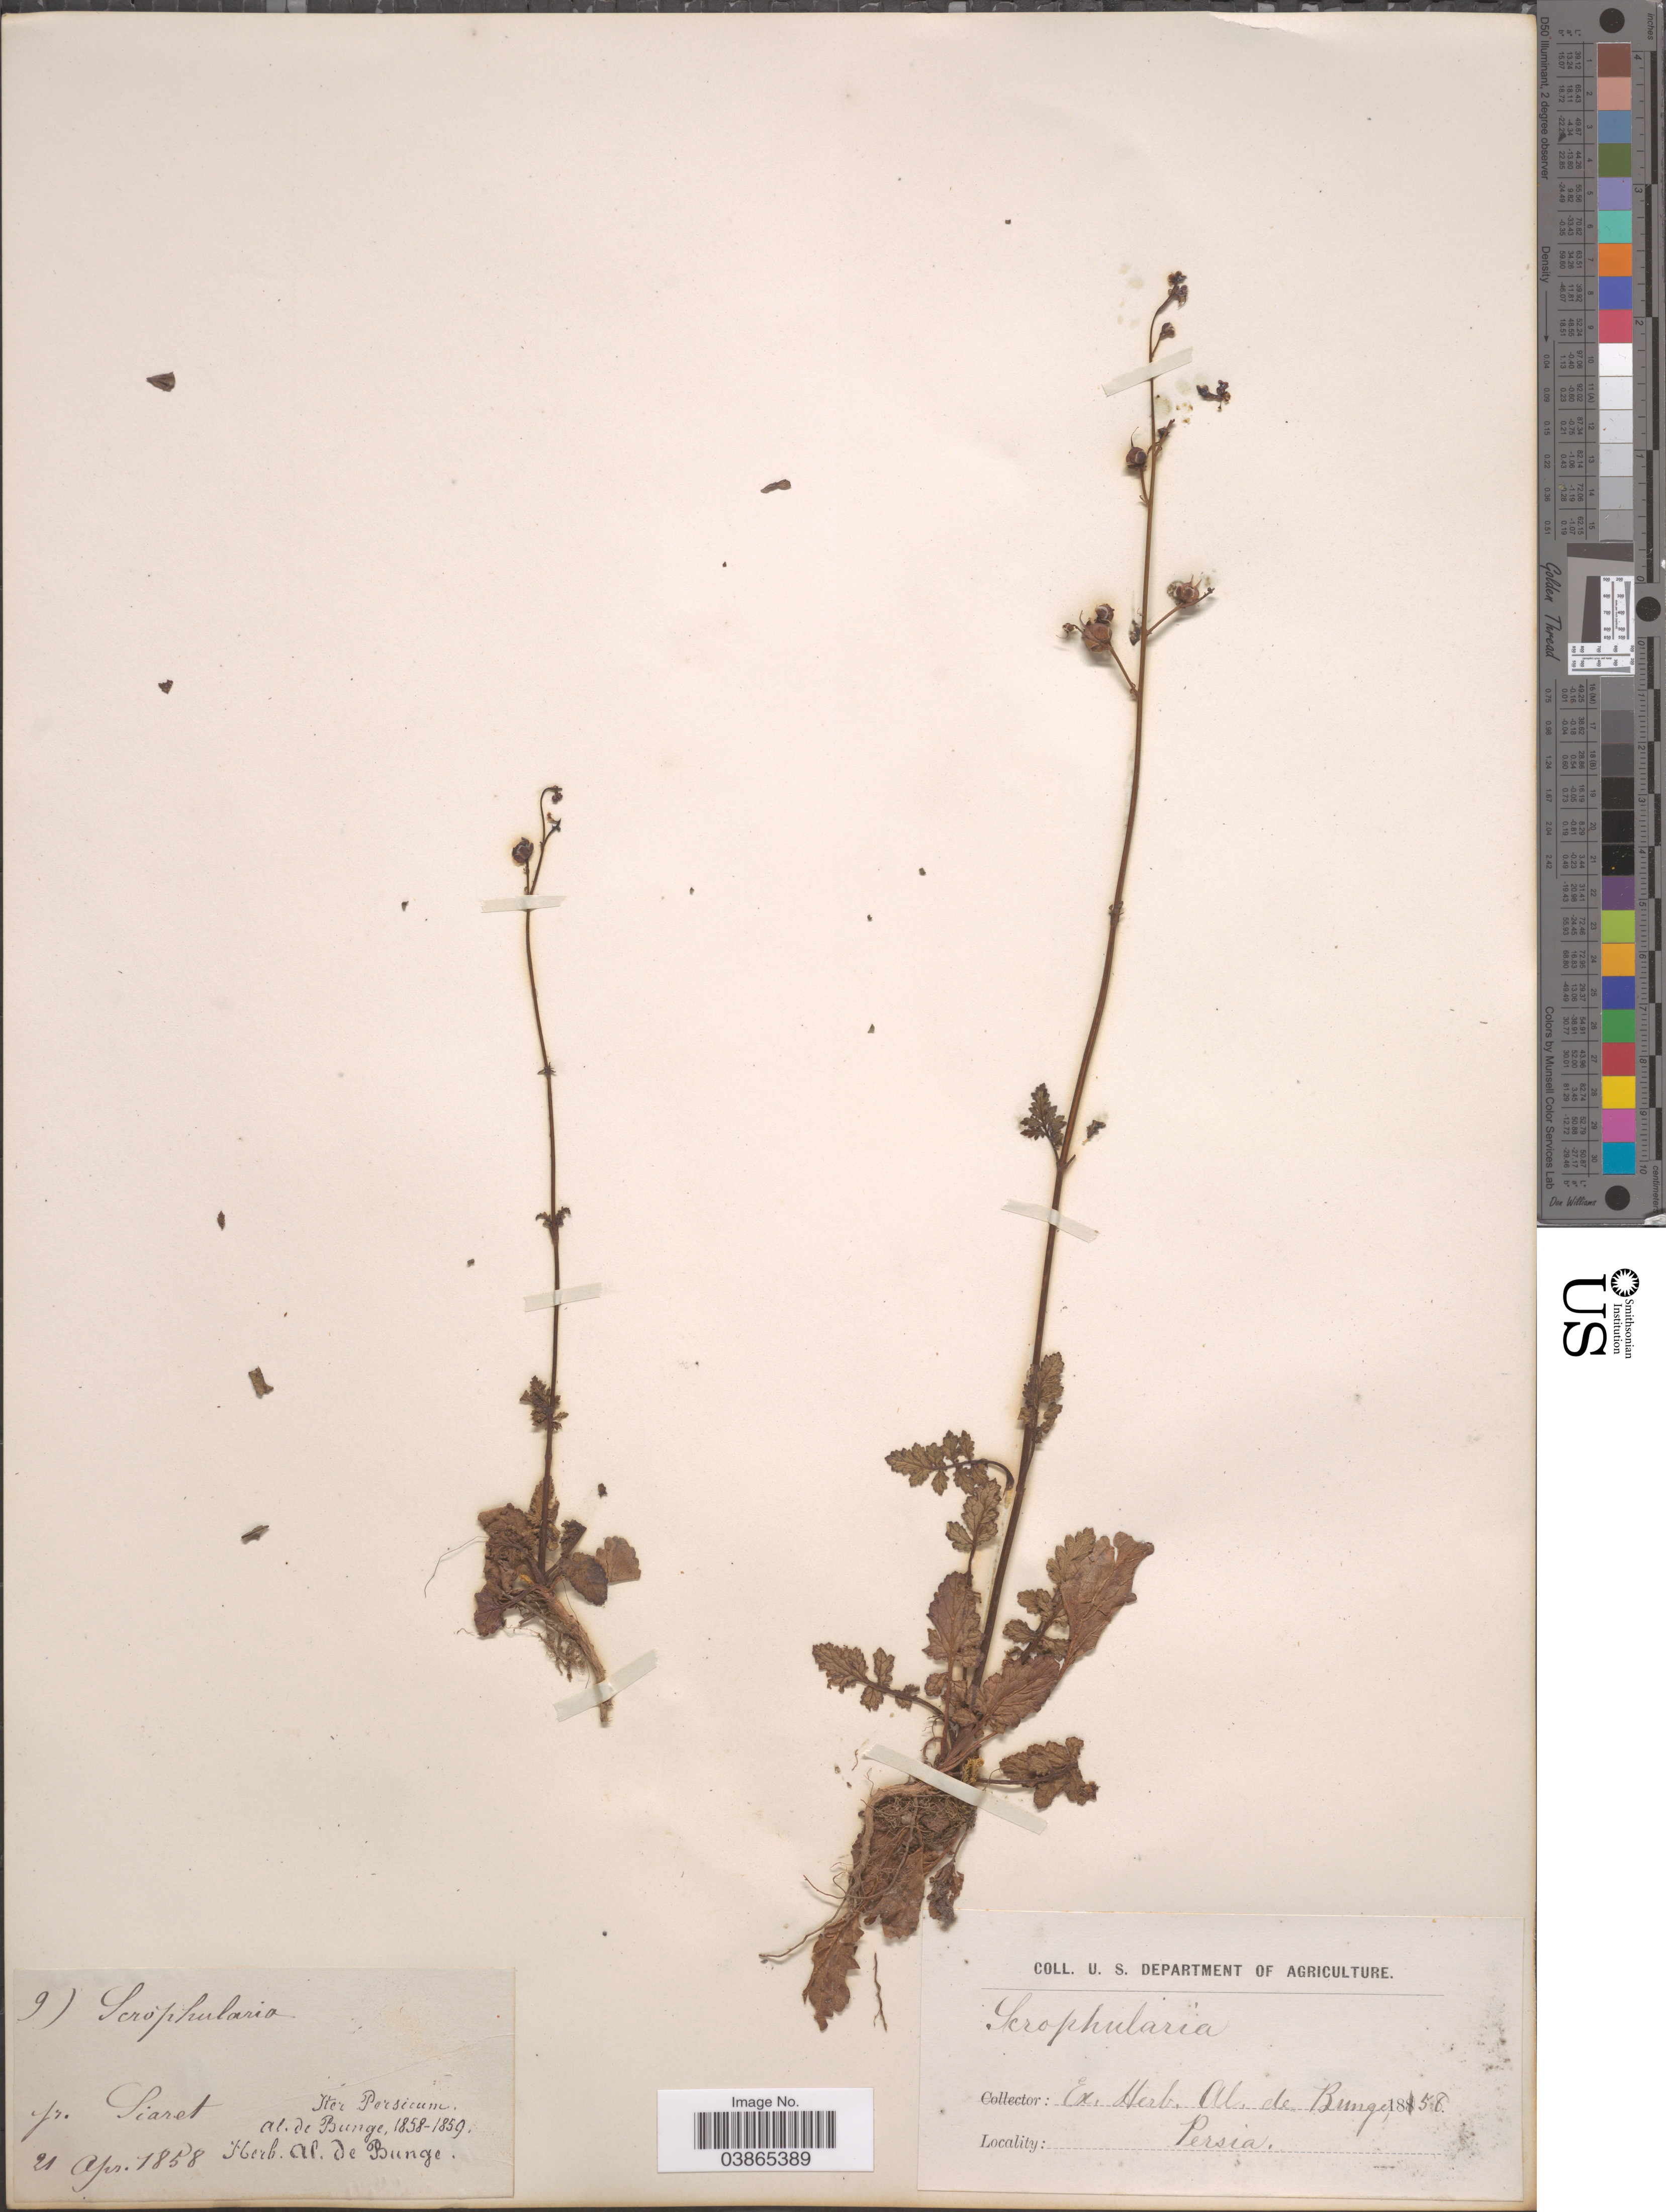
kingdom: Plantae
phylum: Tracheophyta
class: Magnoliopsida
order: Lamiales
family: Scrophulariaceae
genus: Scrophularia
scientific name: Scrophularia variegata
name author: M. Bieb.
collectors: Ex Herb. A. De Bunge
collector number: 9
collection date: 1858-04-21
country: Iran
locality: Fr. Siaret. [interpreted] Iter Persicum.